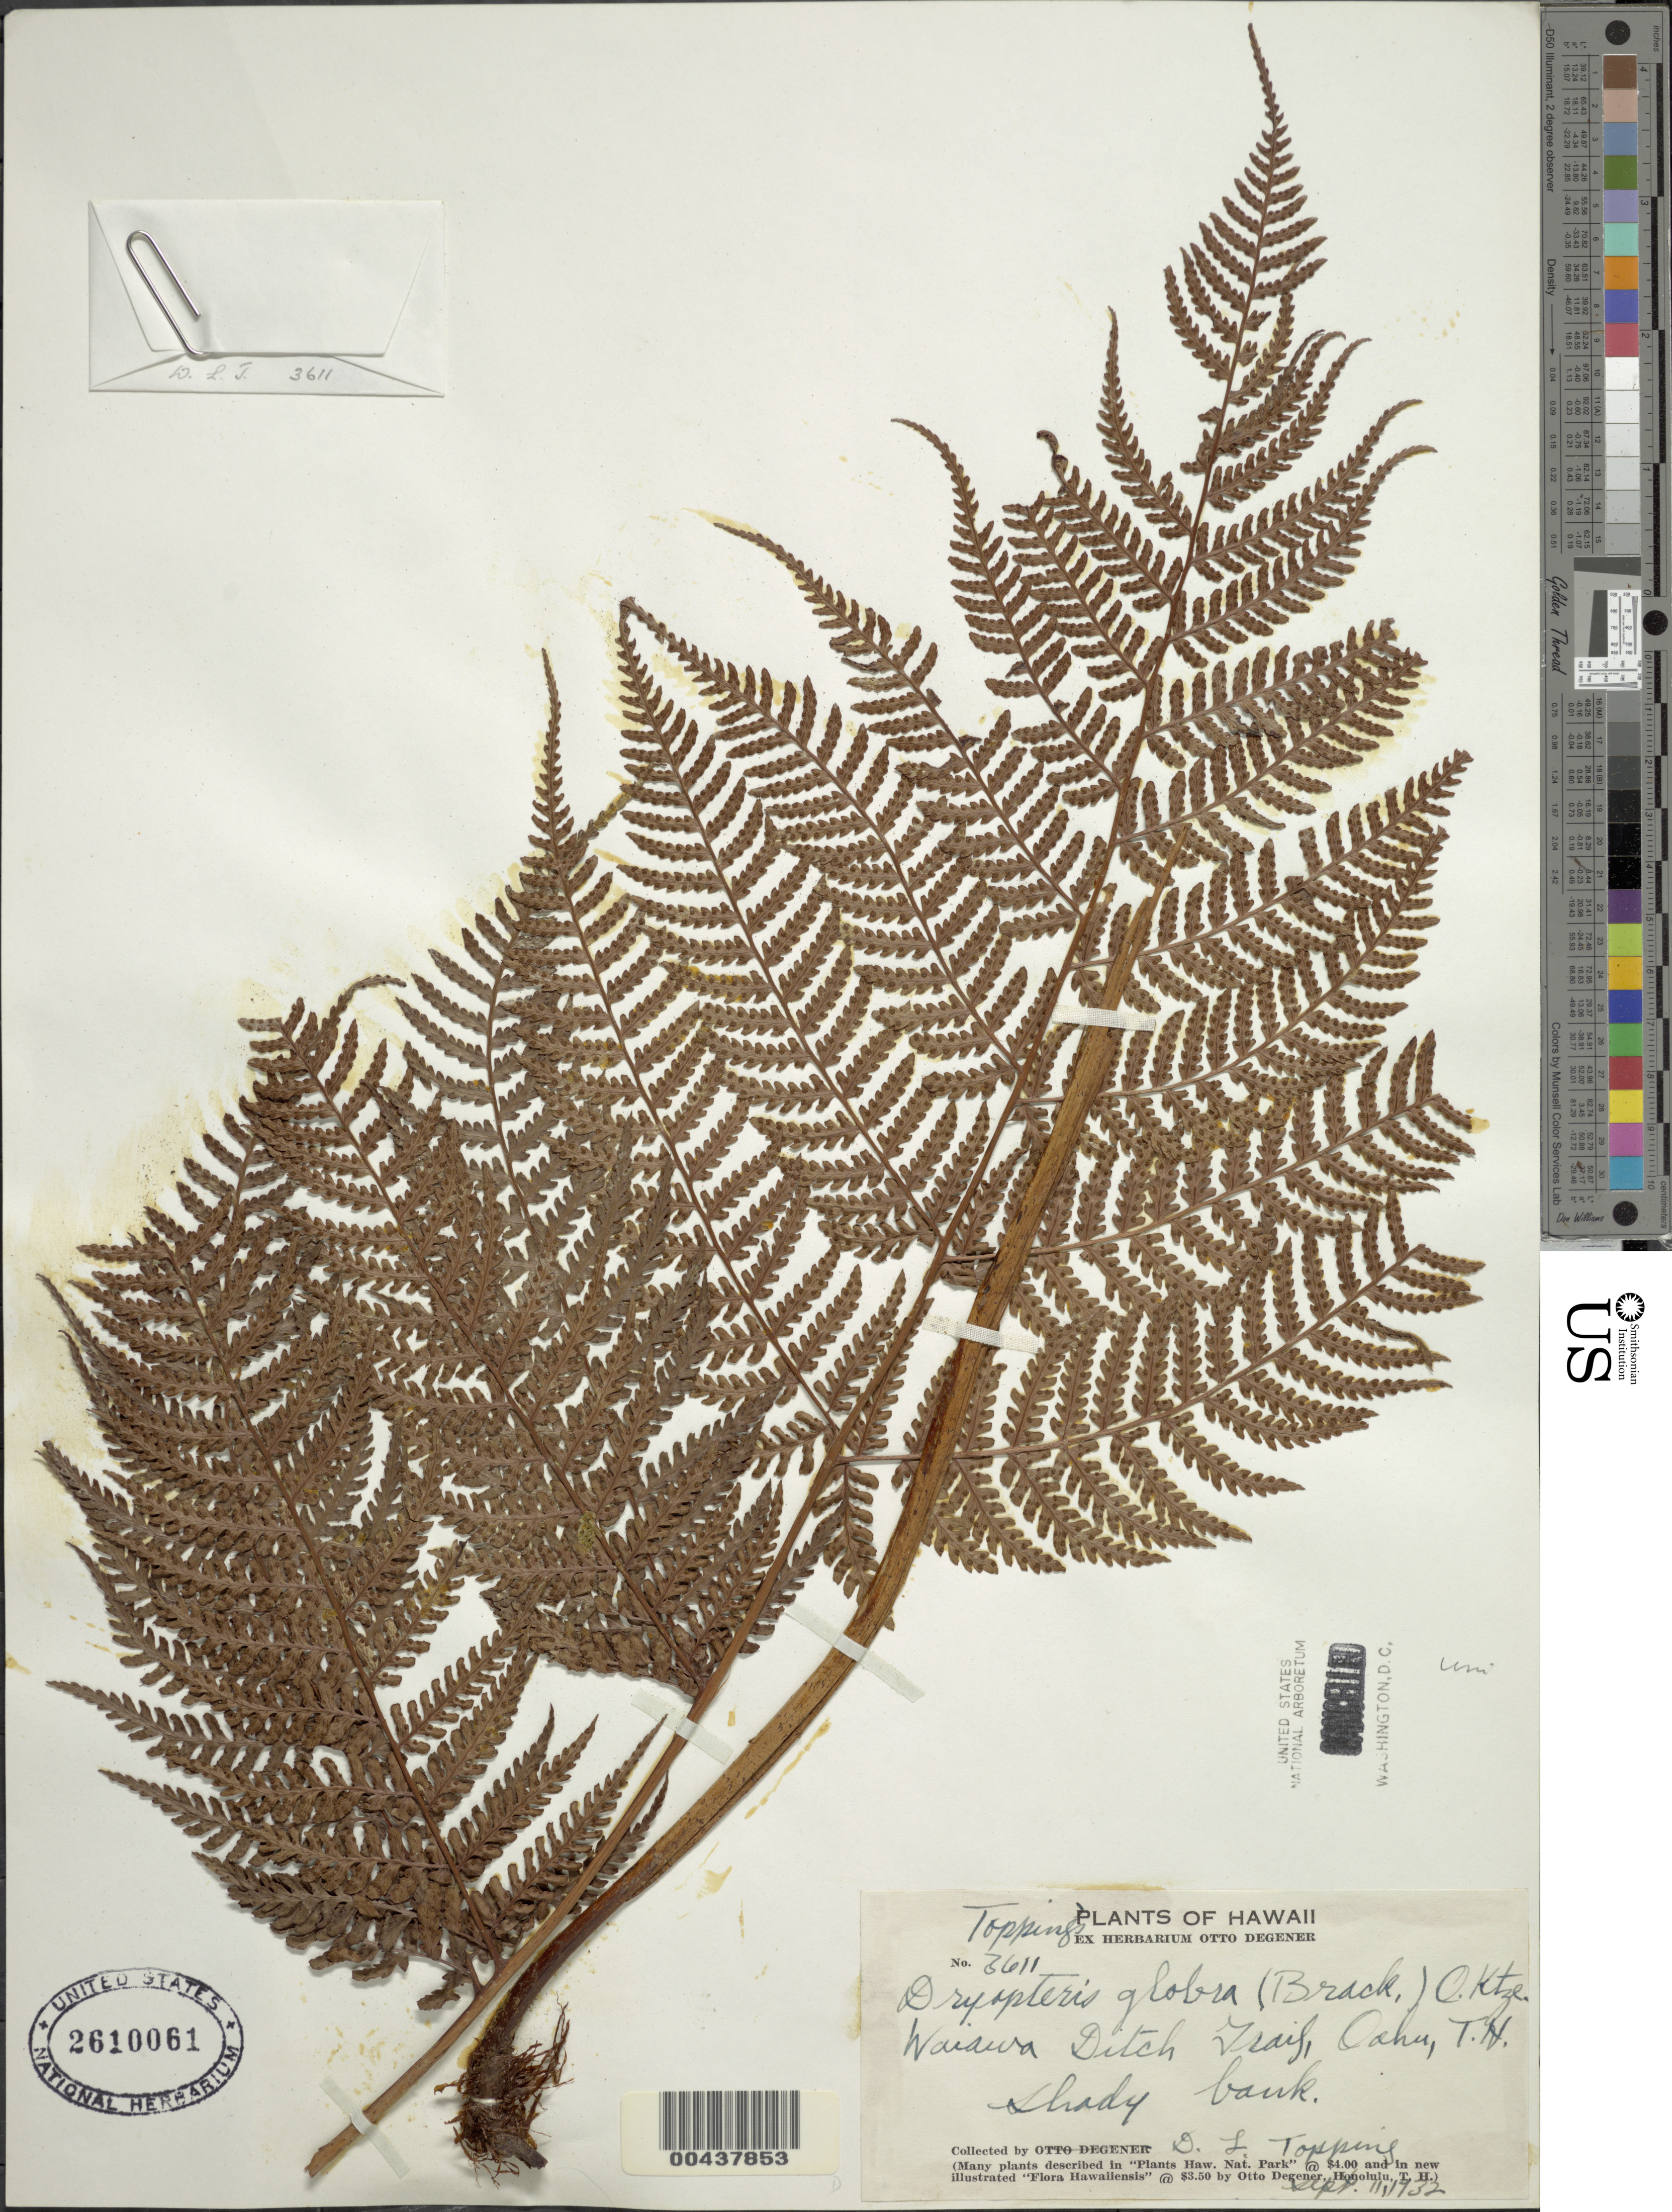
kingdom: Plantae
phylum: Tracheophyta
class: Polypodiopsida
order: Polypodiales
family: Dryopteridaceae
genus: Dryopteris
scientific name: Dryopteris unidentata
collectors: D. L. Topping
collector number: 3611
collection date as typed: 11 Sep 1932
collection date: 1932-09-11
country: United States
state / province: Hawaii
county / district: Honolulu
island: Oahu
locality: Waiawa Ditch Trail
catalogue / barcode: US 2610061